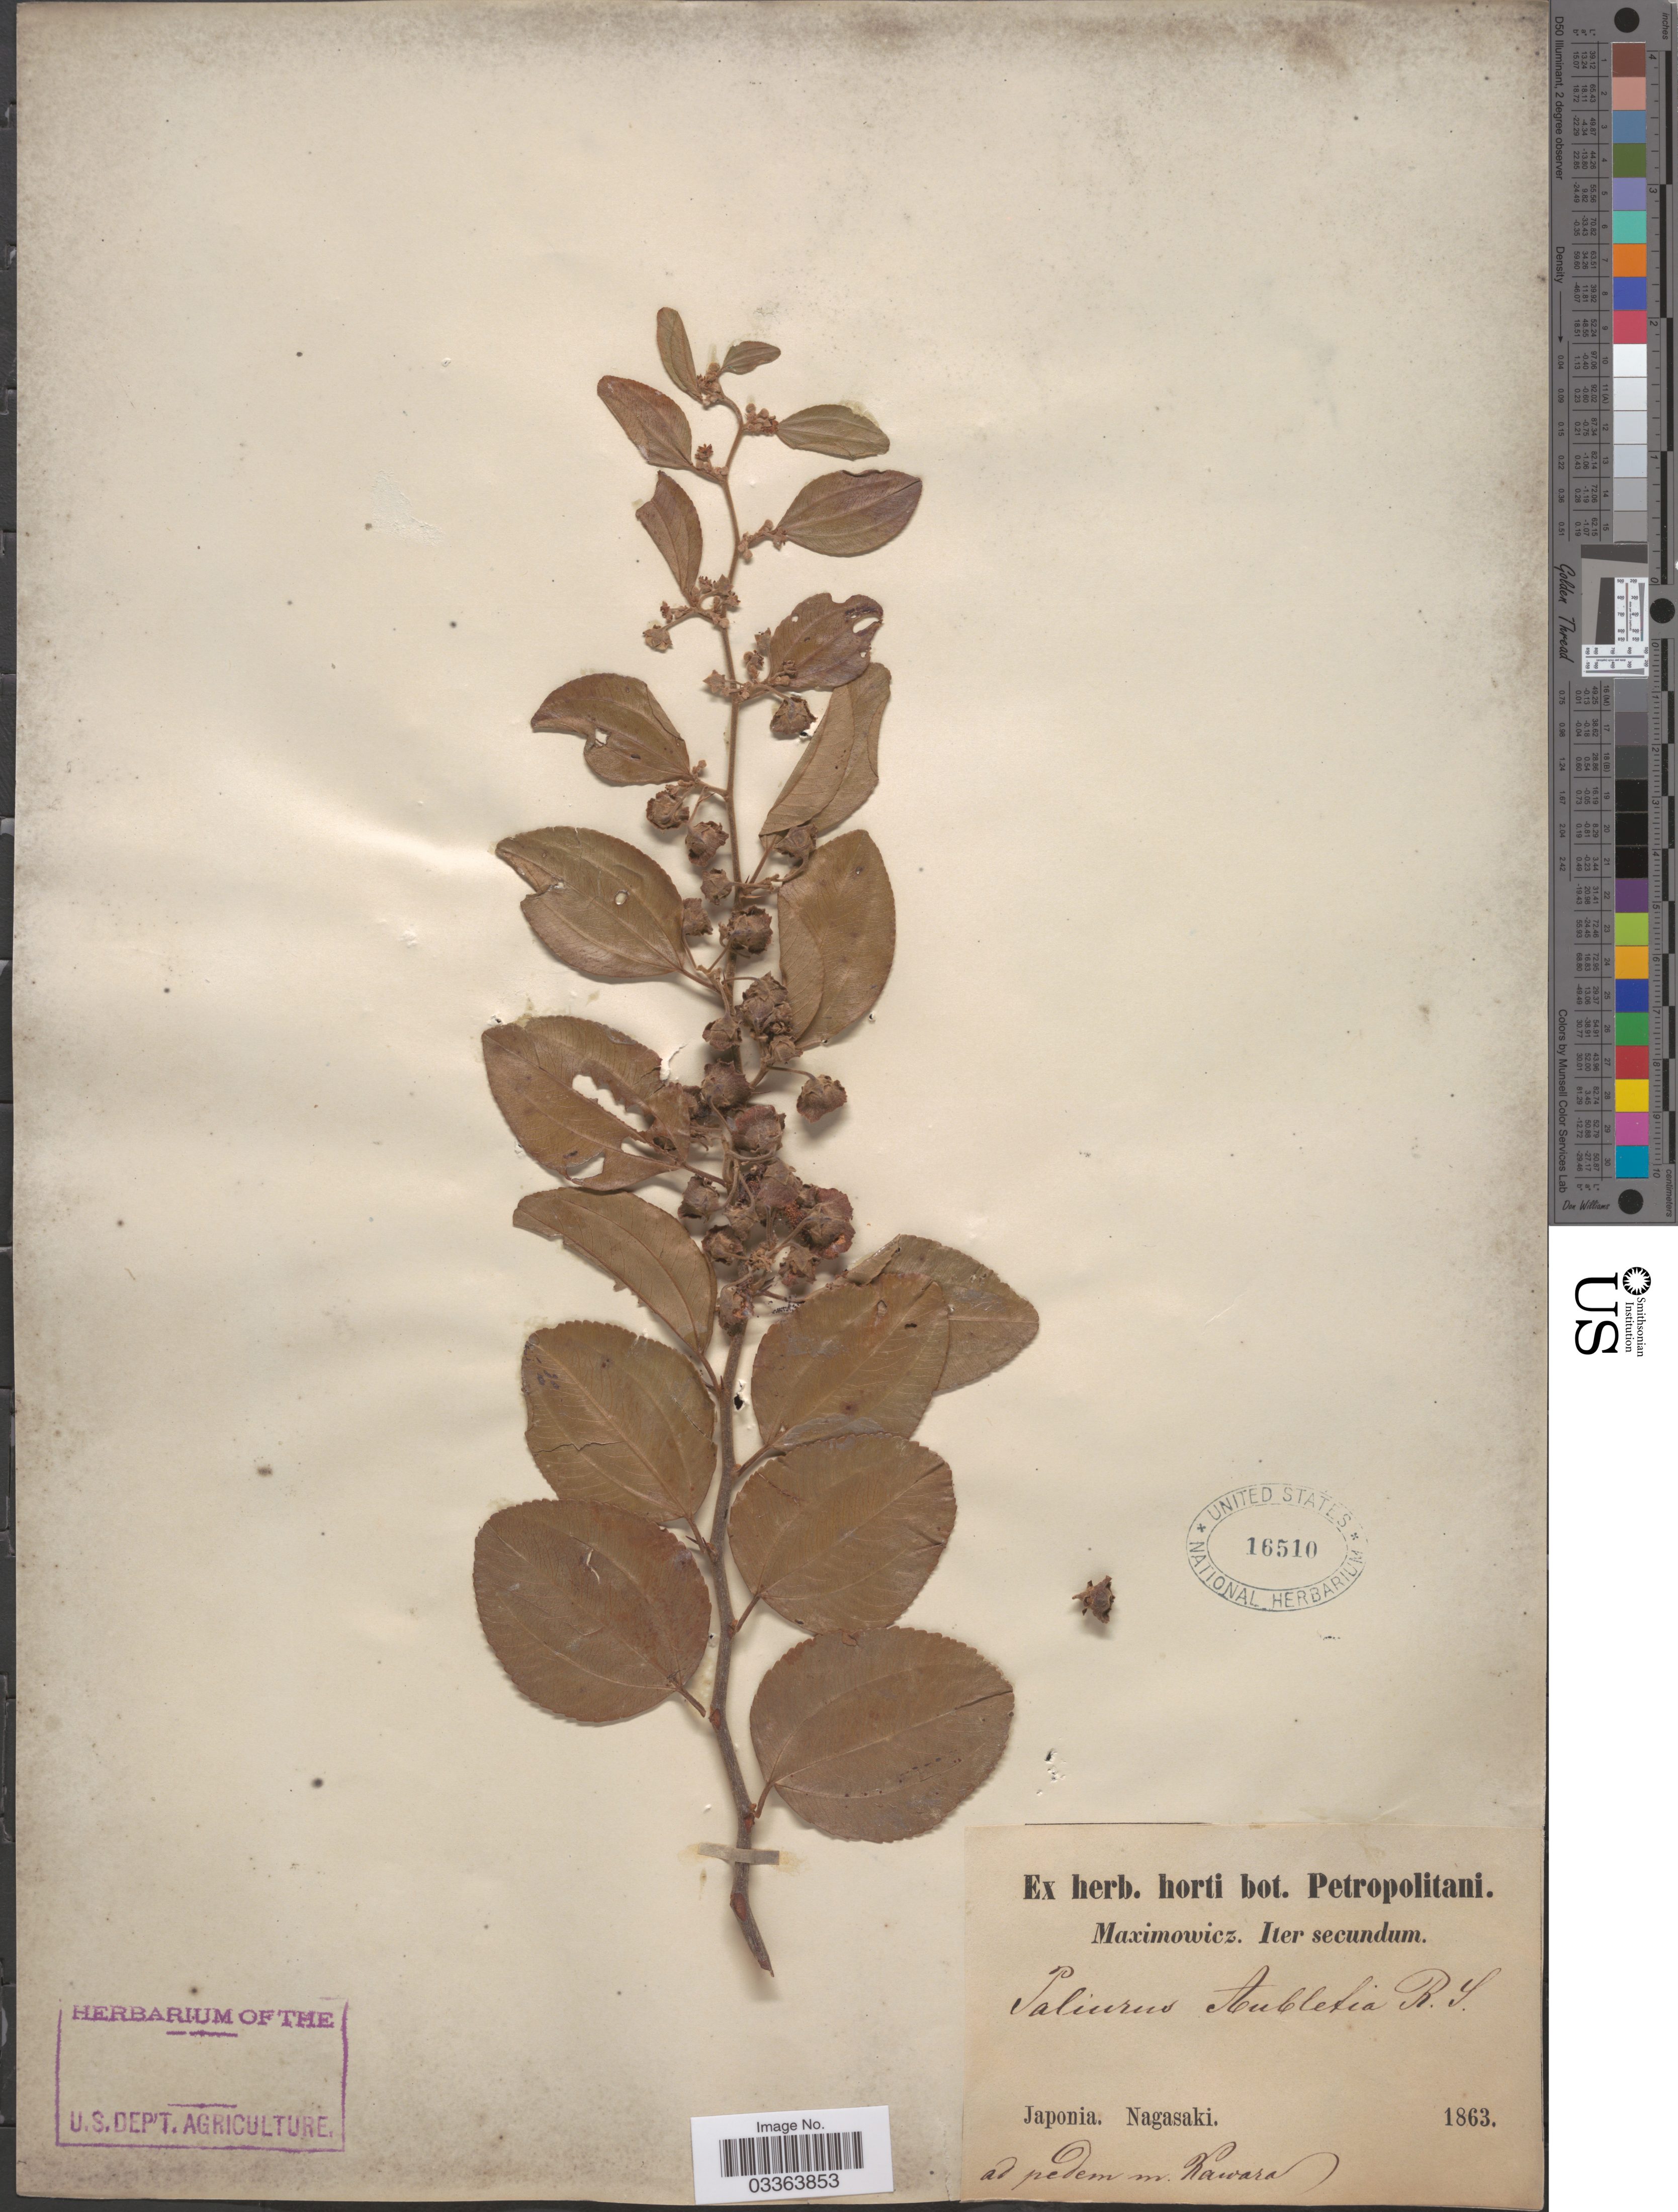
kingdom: Plantae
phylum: Tracheophyta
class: Magnoliopsida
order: Rosales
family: Rhamnaceae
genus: Paliurus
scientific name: Paliurus ramosissimus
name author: (Lour.) Poir.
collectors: -. Maximowicz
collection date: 1863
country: Japan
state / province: Nagasaki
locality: Japonia. Nagasaki. Ad pedem m. Kawara.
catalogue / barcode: US 16510